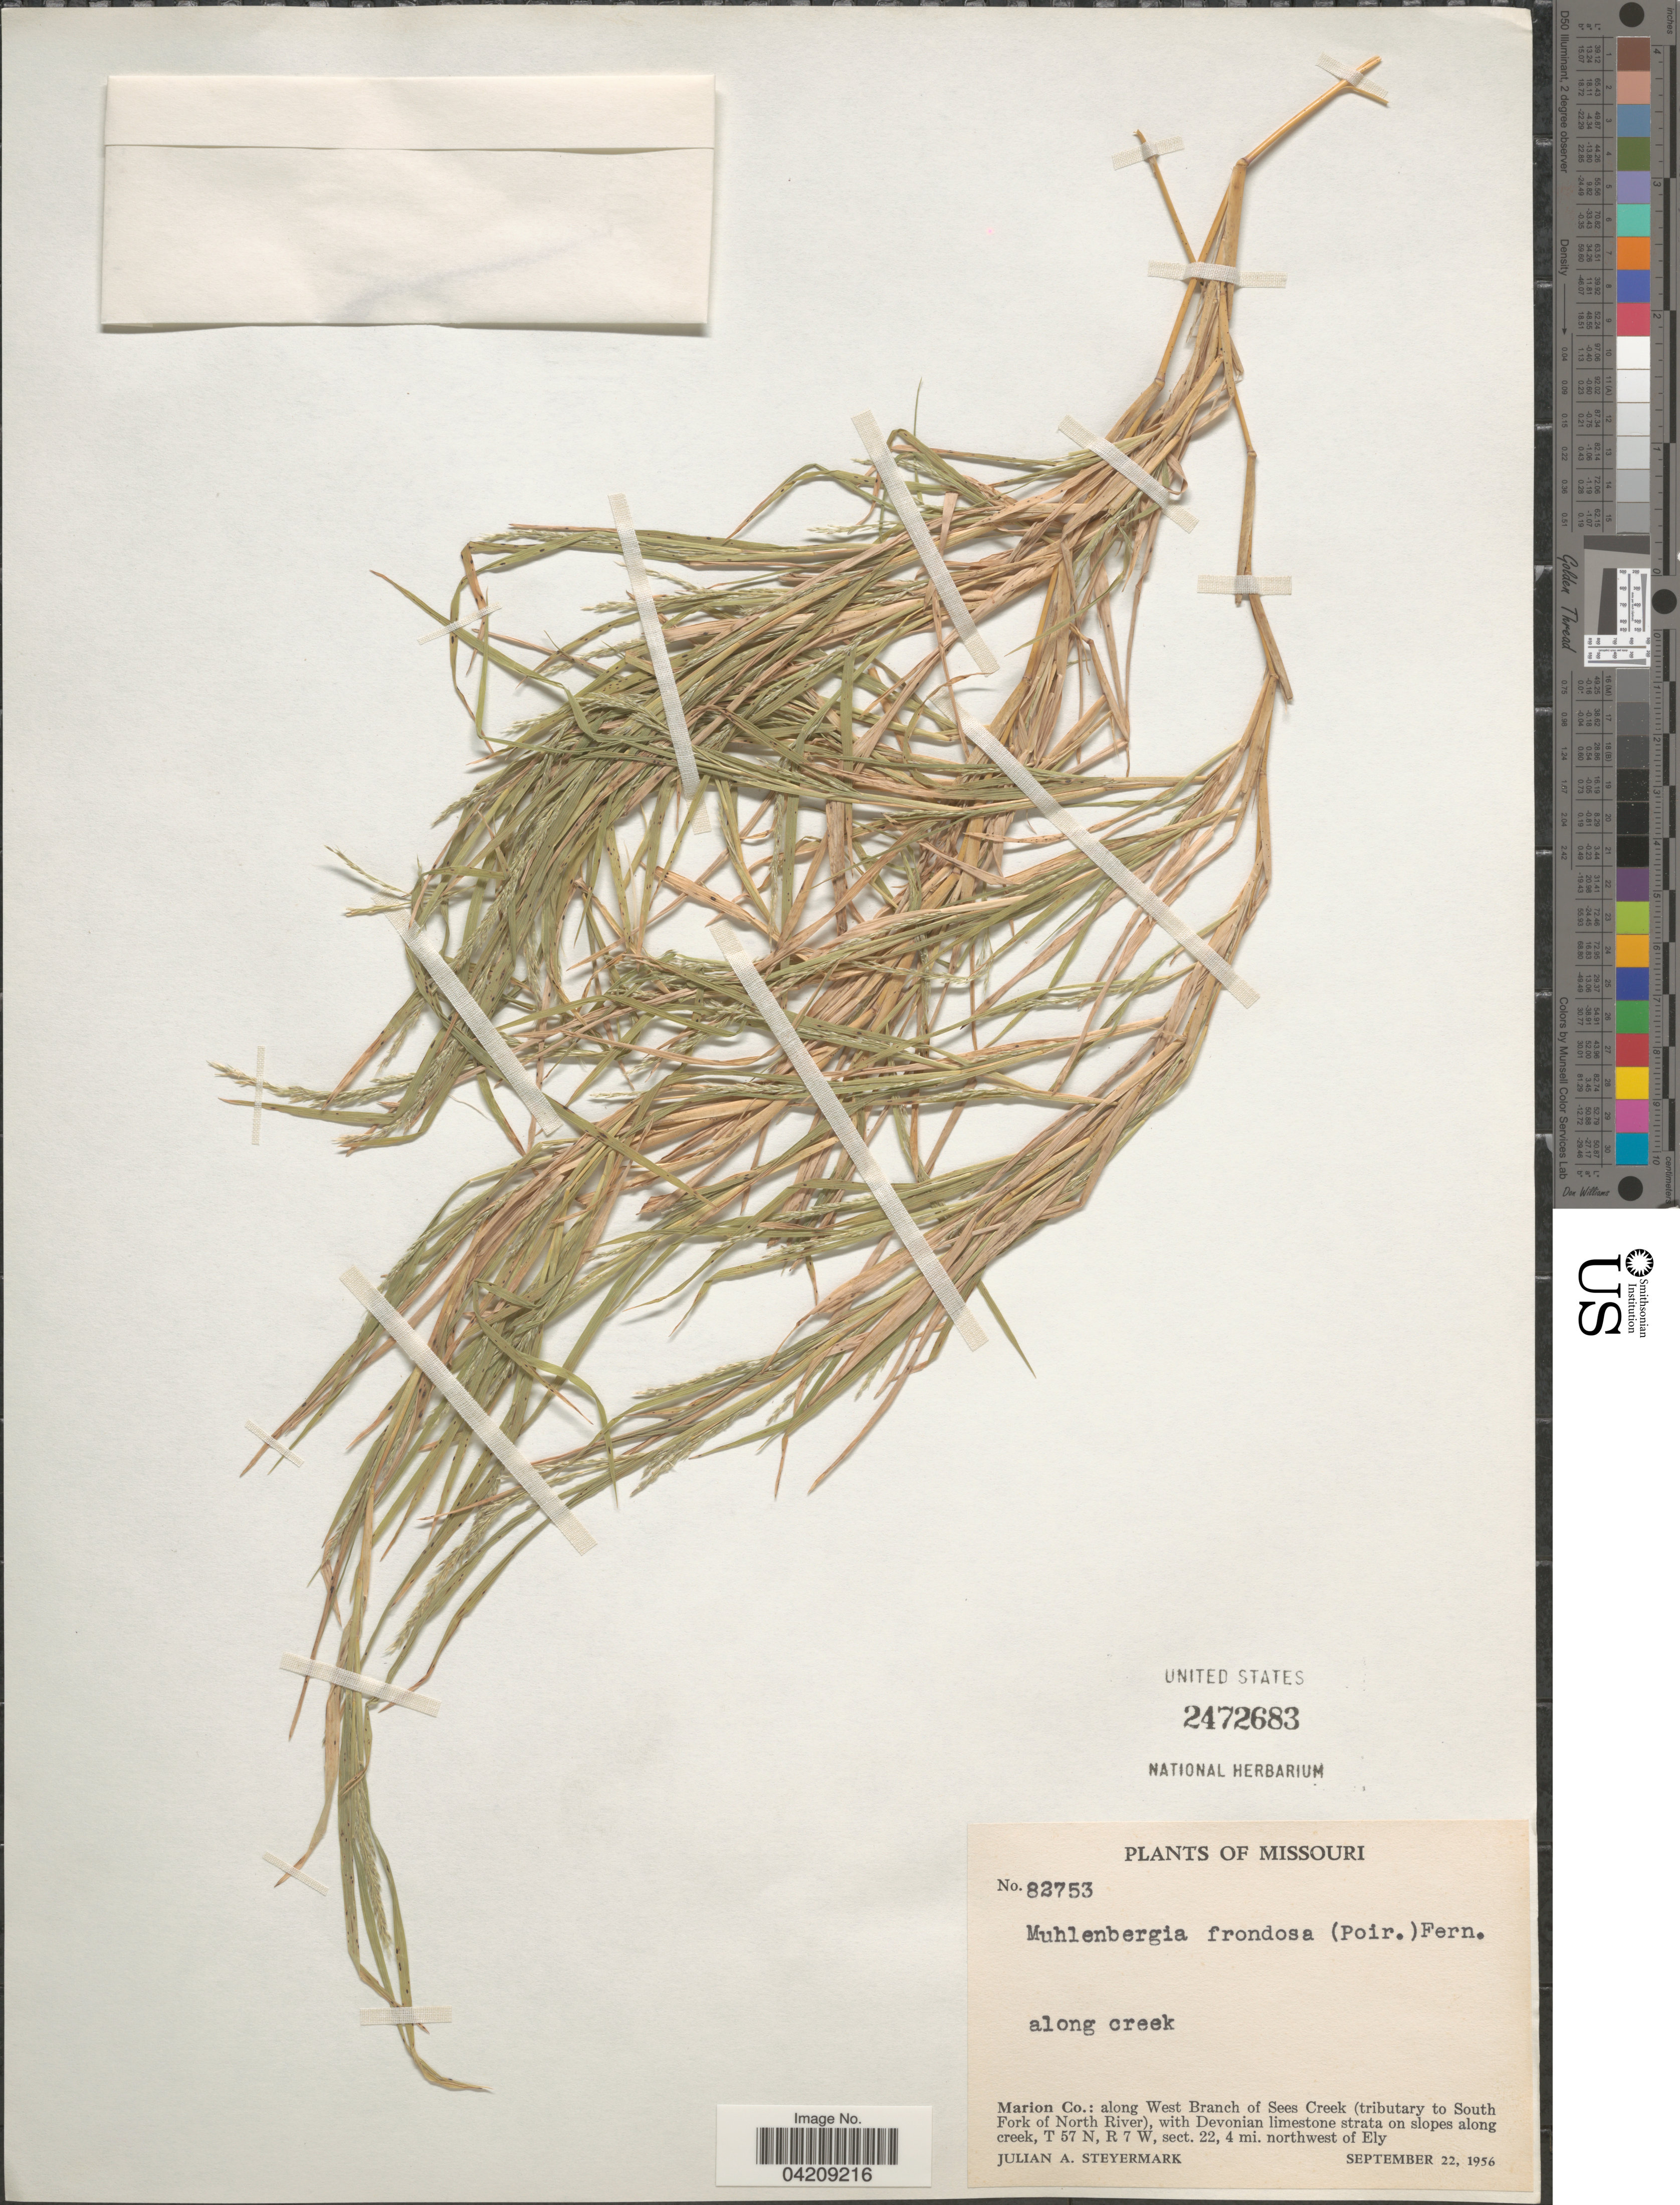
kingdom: Plantae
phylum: Tracheophyta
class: Liliopsida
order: Poales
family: Poaceae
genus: Muhlenbergia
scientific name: Muhlenbergia frondosa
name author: (Poir.) Fernald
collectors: J. Steyermark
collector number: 82753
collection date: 1956-09-22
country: United States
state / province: Missouri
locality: Marion Co.: along West Branch of Sees Creek (tributary to South Fork of North River), with Devonian limestone strata on slopes along creek, T 57 N, R 7 W, sect. 22, 4 mi. northwest of Ely.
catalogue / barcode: US 2472683